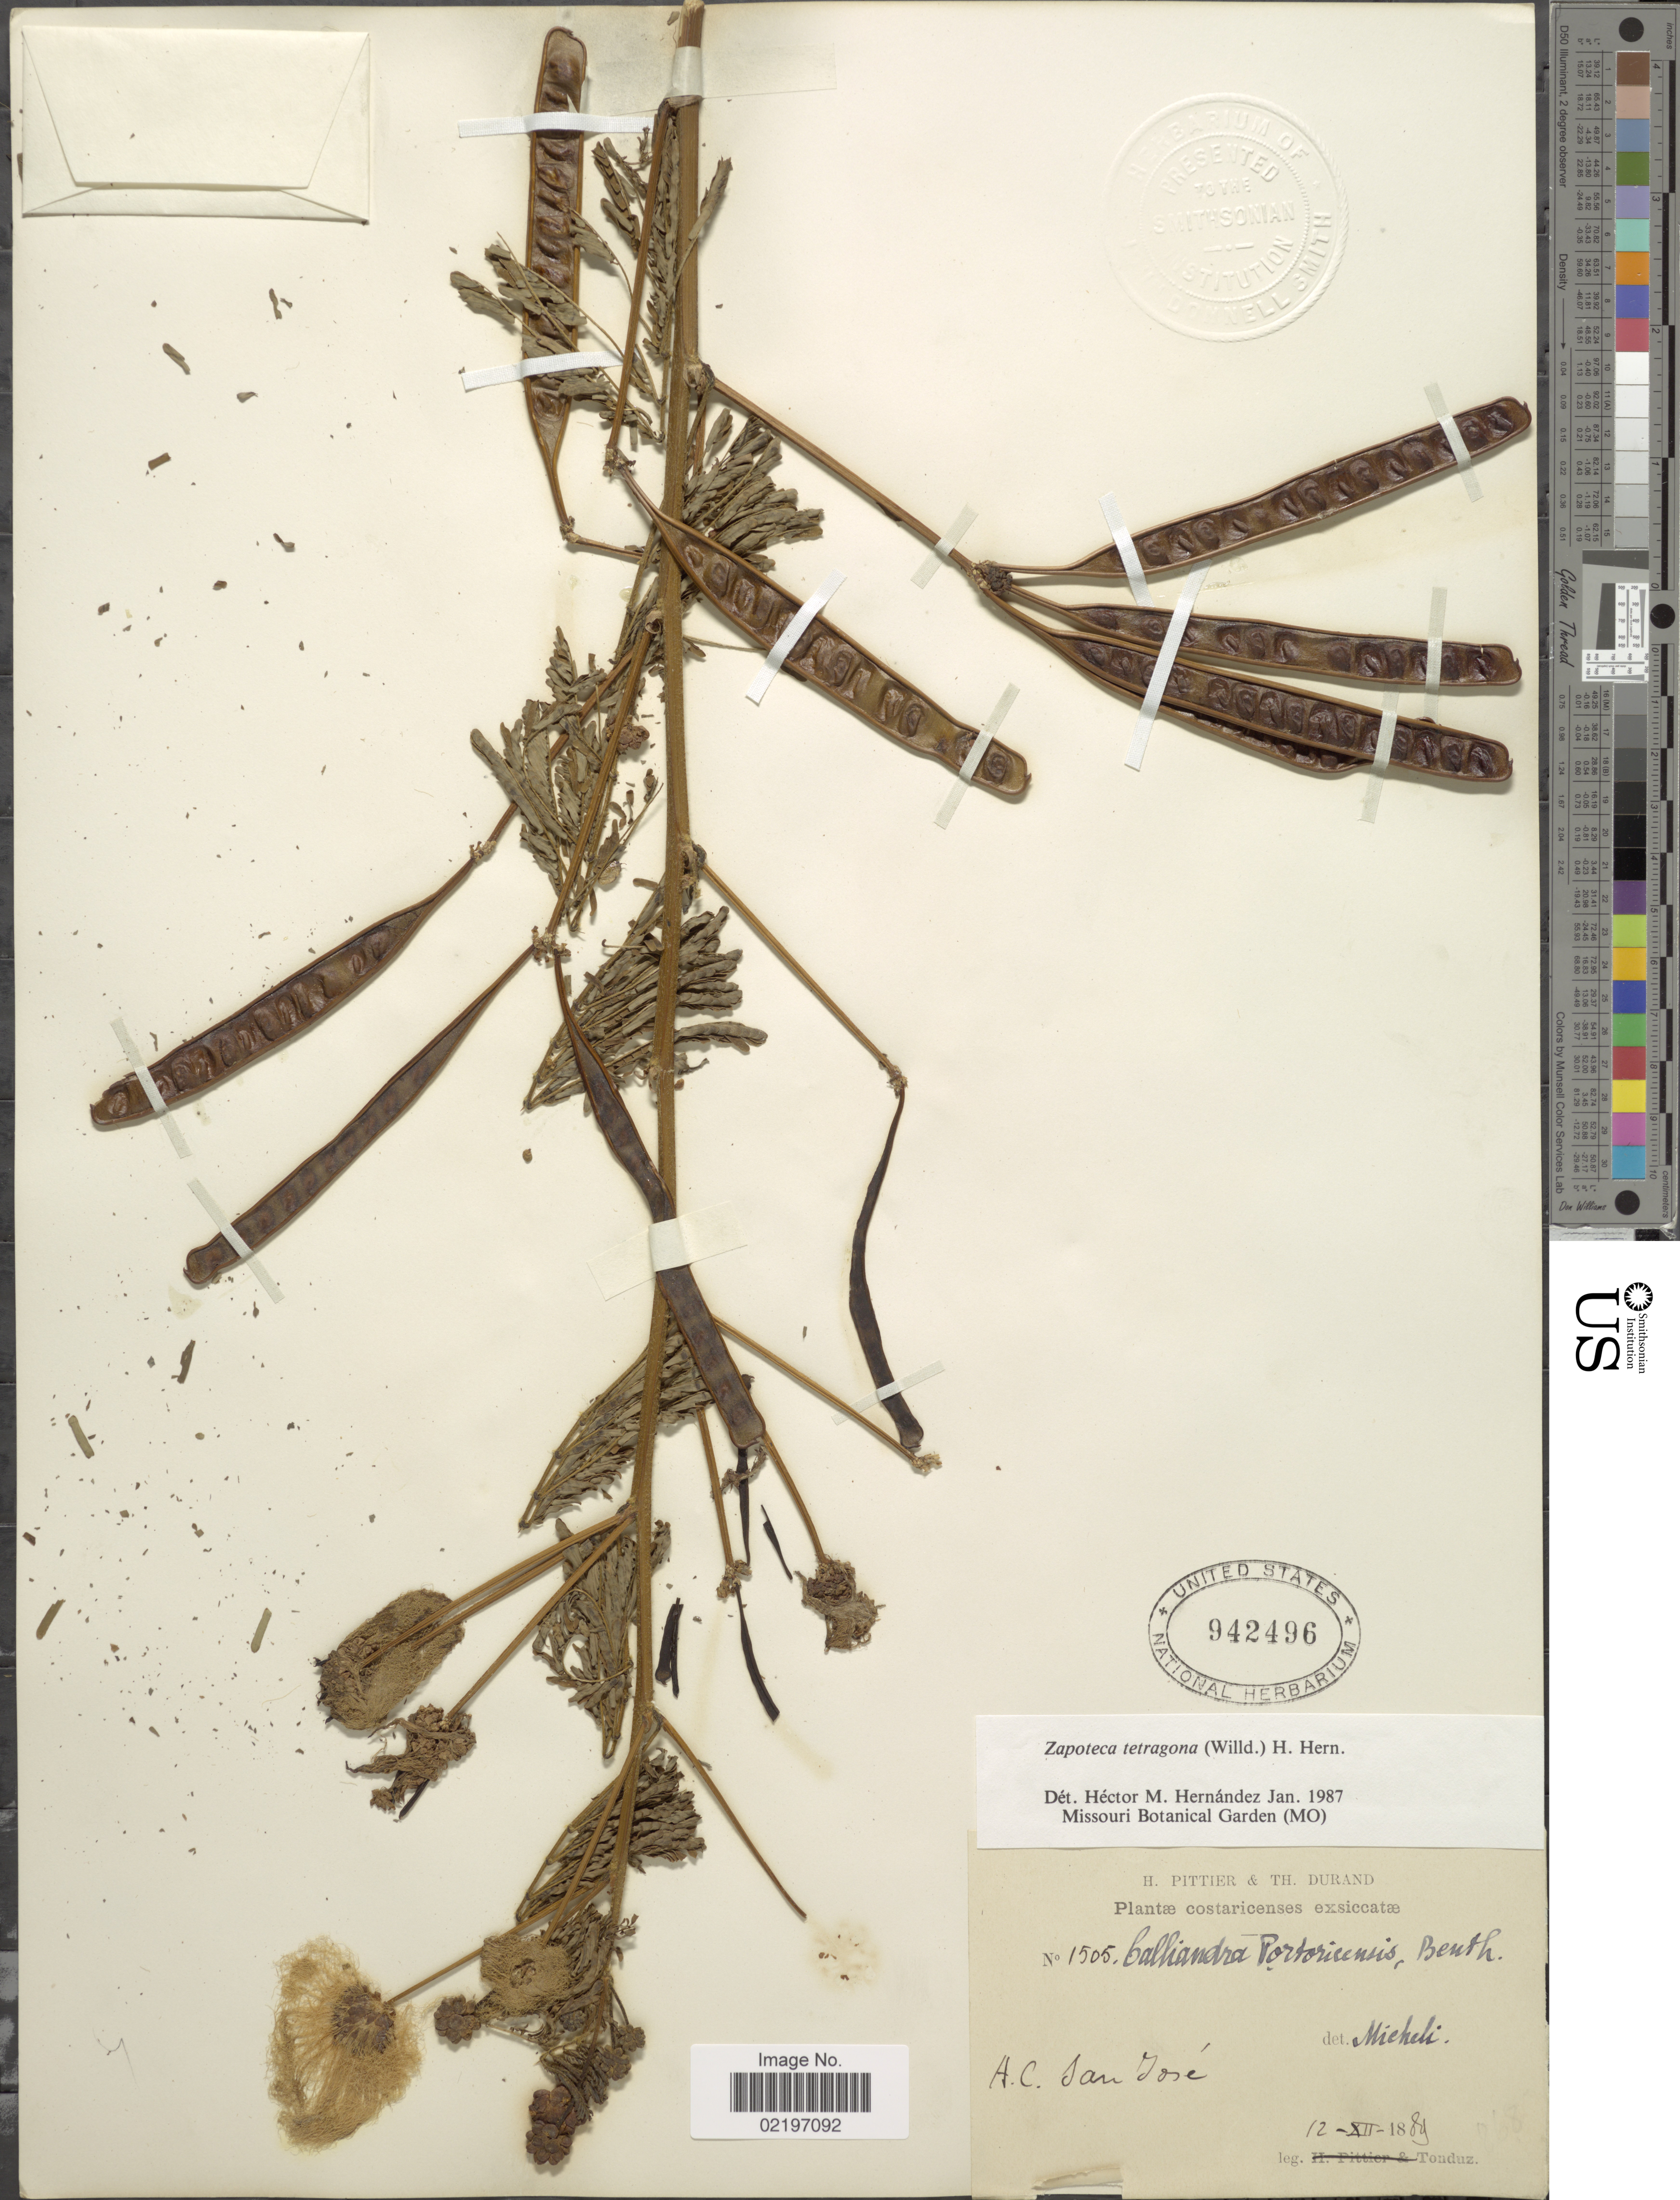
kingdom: Plantae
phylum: Tracheophyta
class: Magnoliopsida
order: Fabales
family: Fabaceae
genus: Zapoteca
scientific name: Zapoteca tetragona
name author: (Willd.) H.M. Hern.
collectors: A. Tonduz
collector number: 1505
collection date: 1889-12-12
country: Costa Rica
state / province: San José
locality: A.C.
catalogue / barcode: US 942496